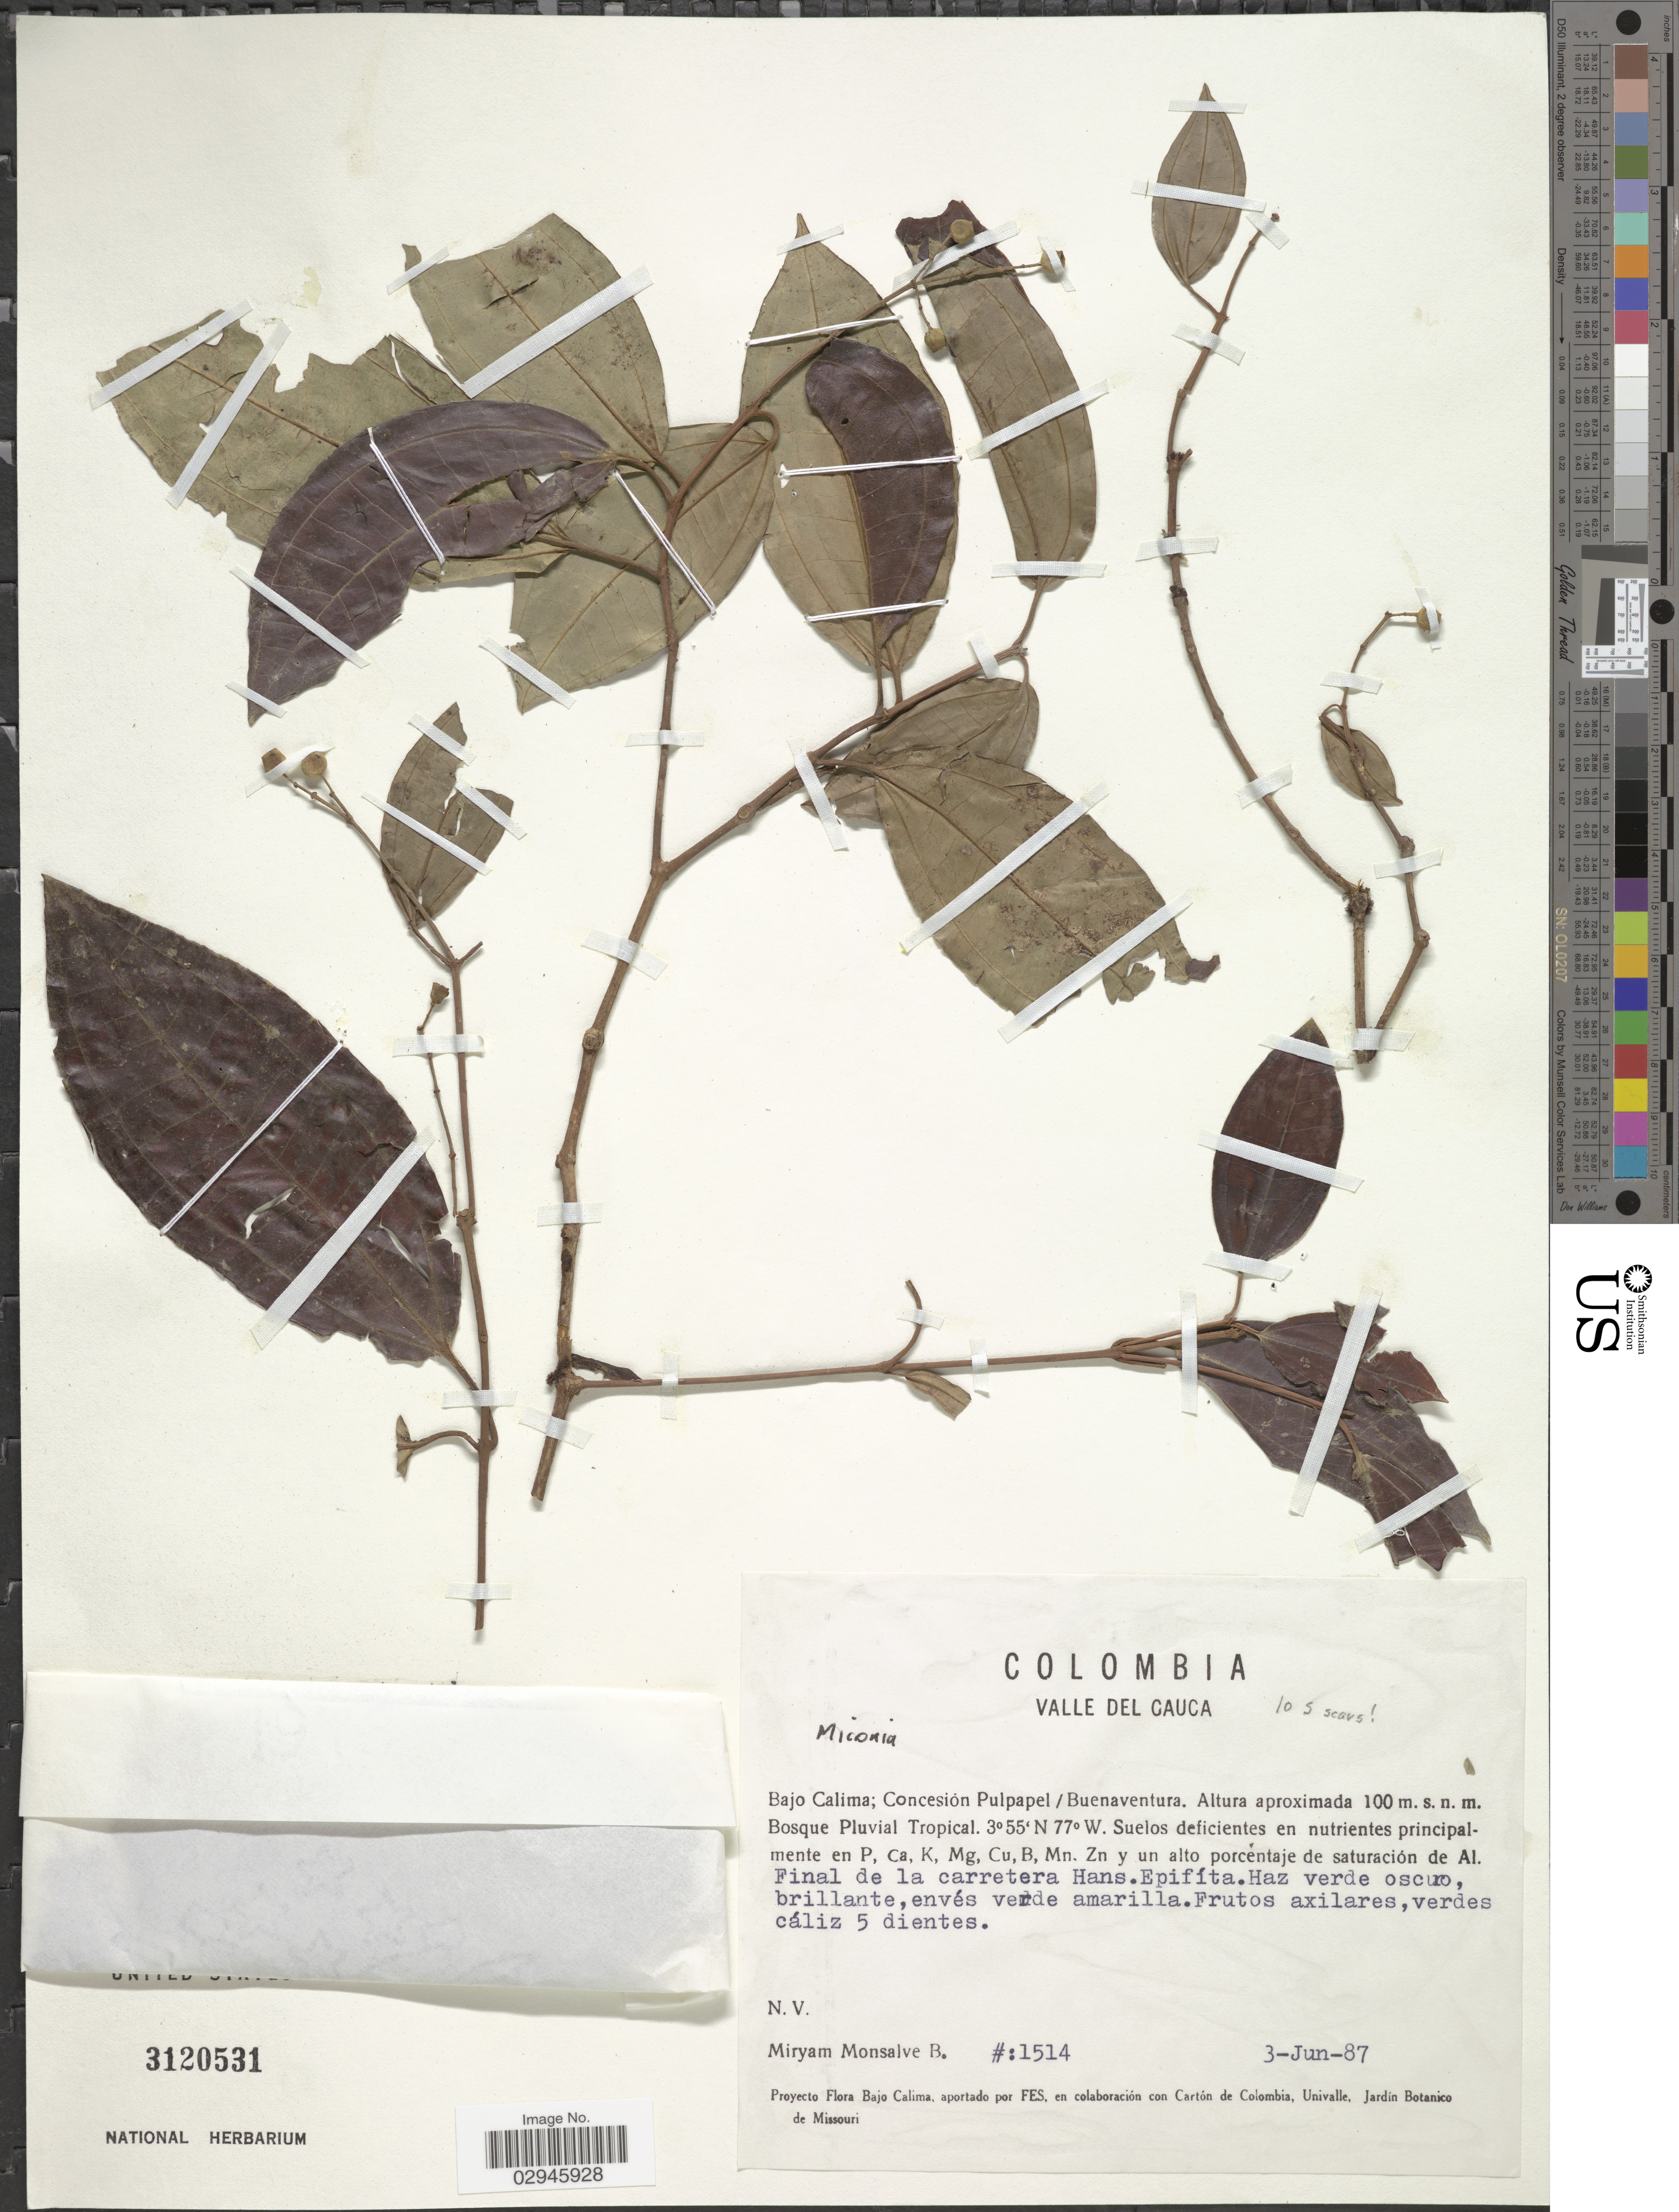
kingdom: Plantae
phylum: Tracheophyta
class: Magnoliopsida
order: Myrtales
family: Melastomataceae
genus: Miconia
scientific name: Miconia sp.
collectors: M. Monsalve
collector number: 1514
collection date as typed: Transcribed d/m/y: 3/6/87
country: Colombia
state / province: Valle del Cauca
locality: Bajo Calima; Concesión Pulpapel / Buenaventura.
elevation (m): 100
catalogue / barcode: US 3120531